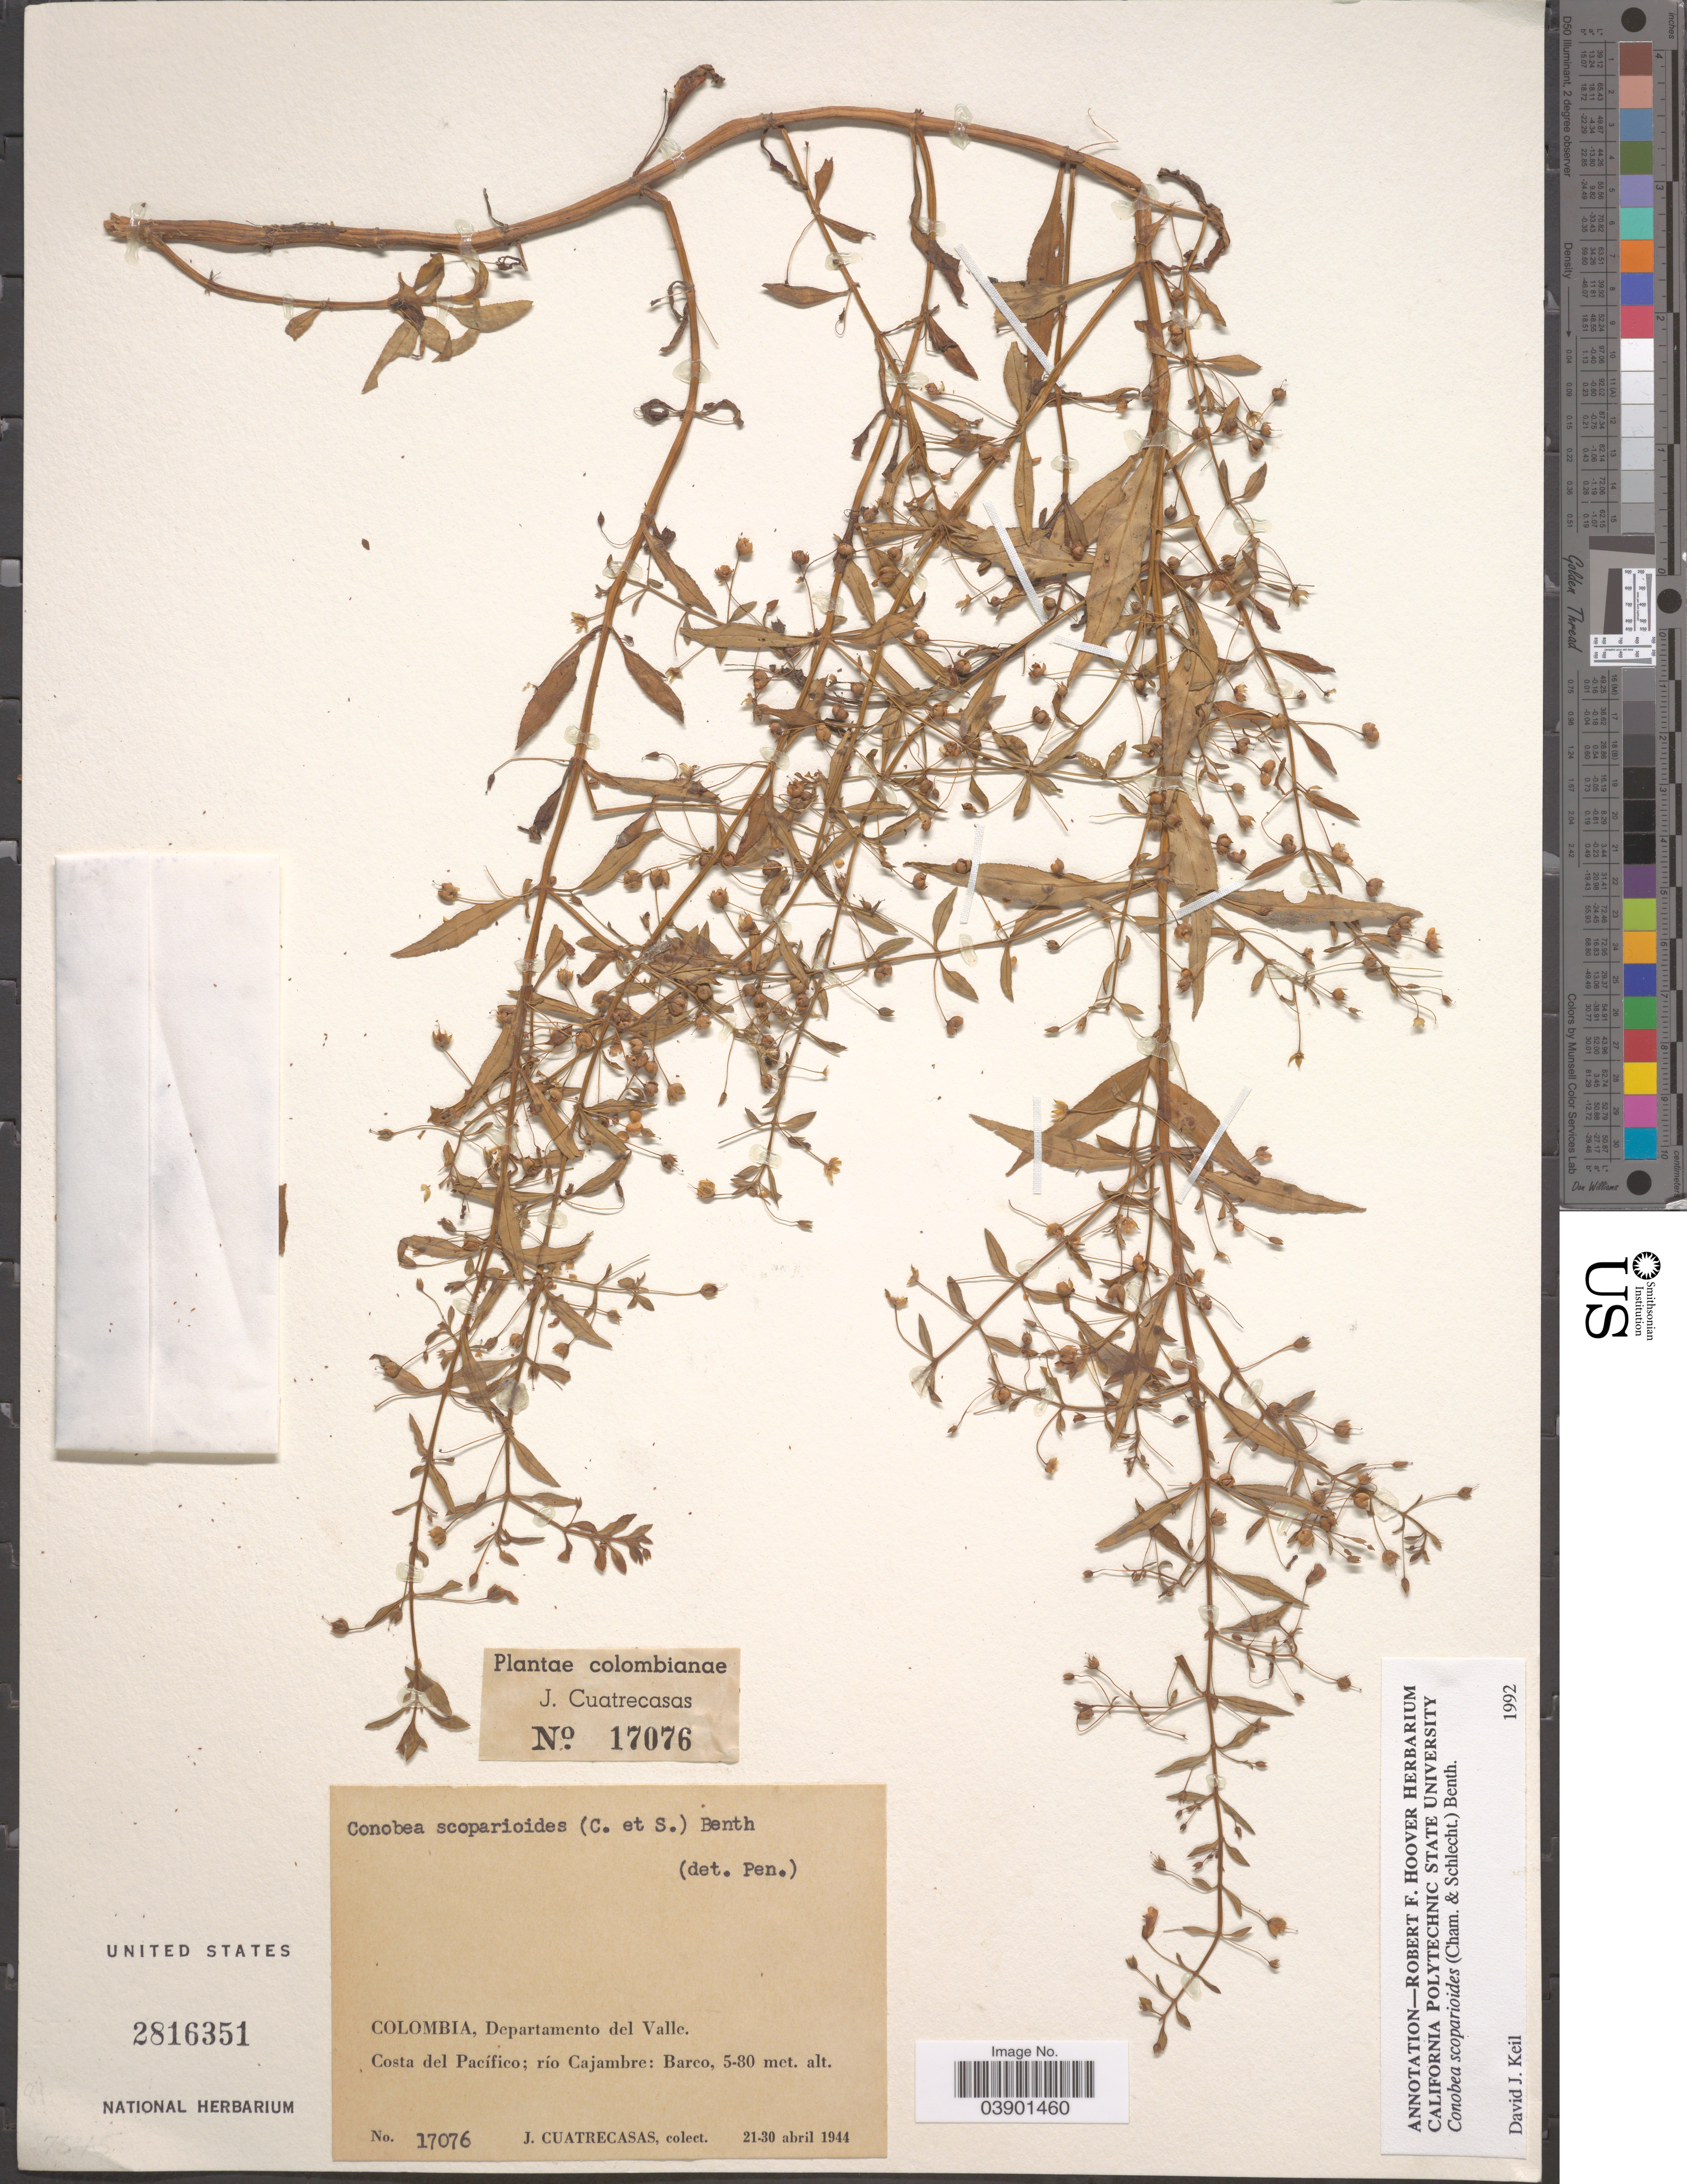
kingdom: Plantae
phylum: Tracheophyta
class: Magnoliopsida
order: Lamiales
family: Plantaginaceae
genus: Conobea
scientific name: Conobea scoparioides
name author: (Cham. & Schltdl.) Benth.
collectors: J. Cuatrecasas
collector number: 17076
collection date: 1944-04-21/1944-04-30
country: Colombia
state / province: Valle del Cauca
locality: Departamento del Valle. Costa del Pacífico; río Cajambre: Barco.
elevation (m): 5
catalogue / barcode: US 2816351